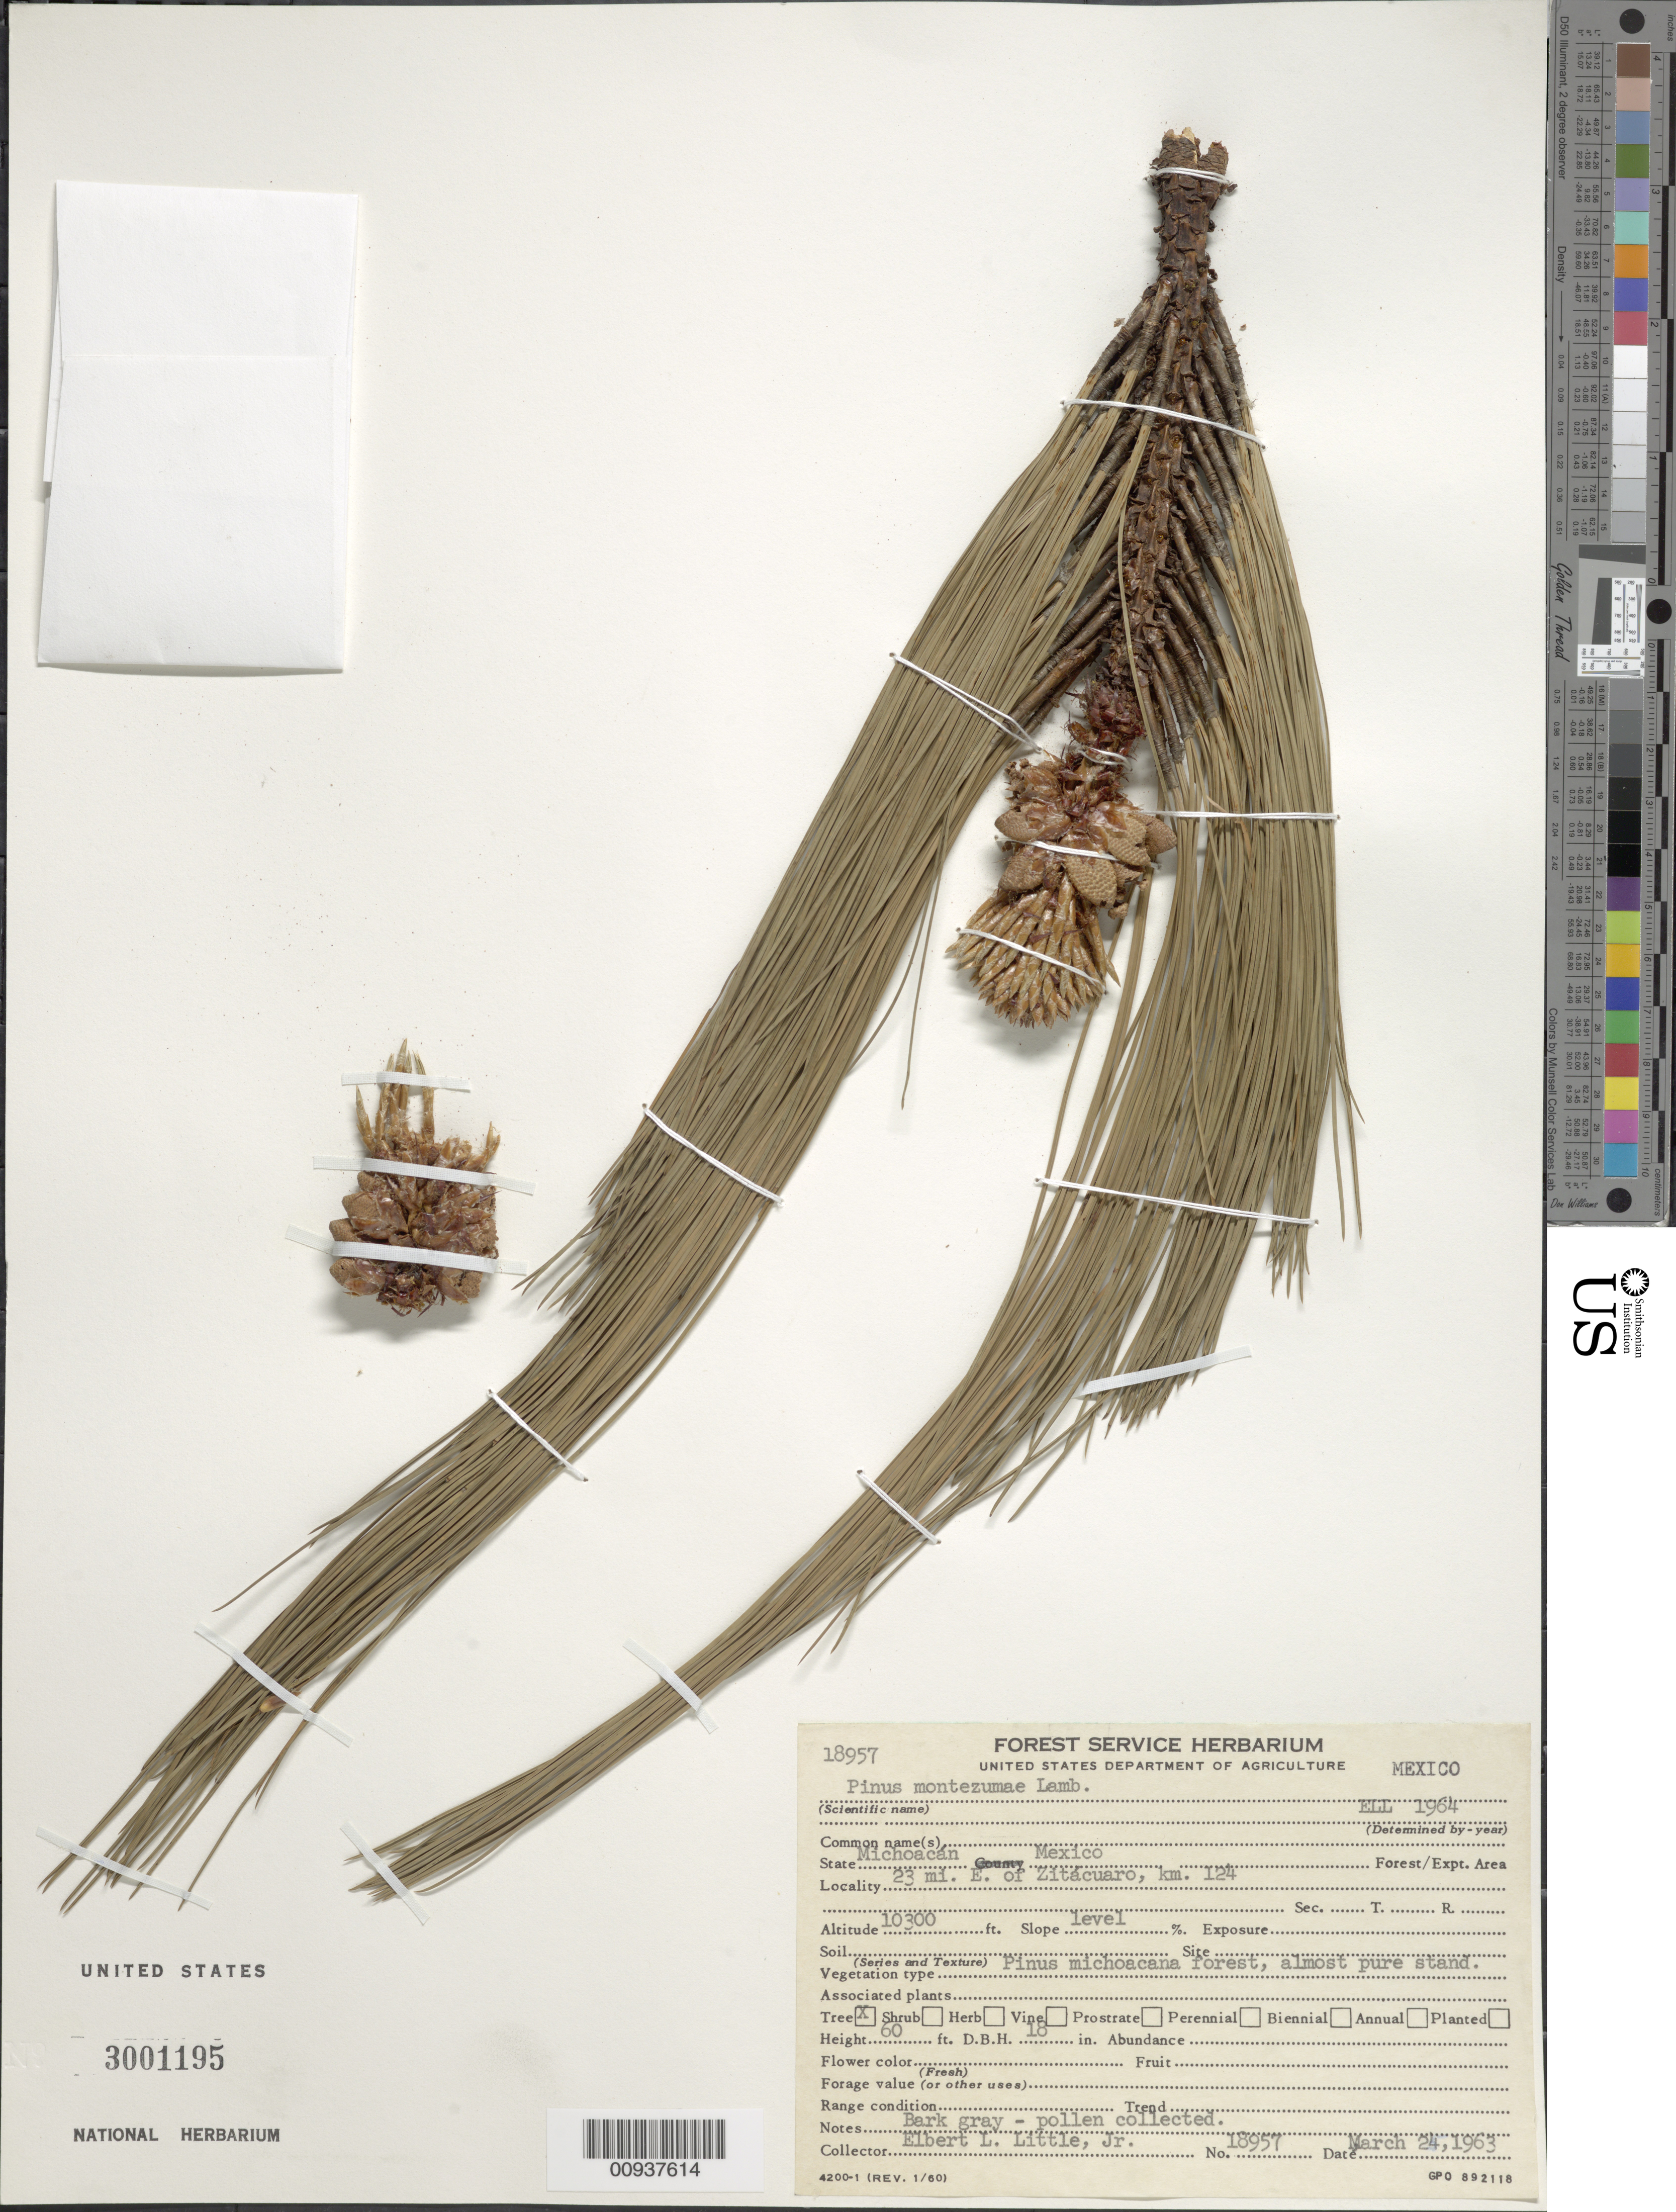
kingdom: Plantae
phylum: Tracheophyta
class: Pinopsida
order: Pinales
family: Pinaceae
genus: Pinus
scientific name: Pinus montezumae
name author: Lamb.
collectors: E. L. Little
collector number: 18957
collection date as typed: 24 Mar 1963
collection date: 1963-03-24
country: Mexico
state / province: Michoacán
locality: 23 mmi. E of Zitácuaro, km. 124.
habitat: Pinus michoacana forest, almost pure stand. Slope level.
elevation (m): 3139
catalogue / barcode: US 3001195